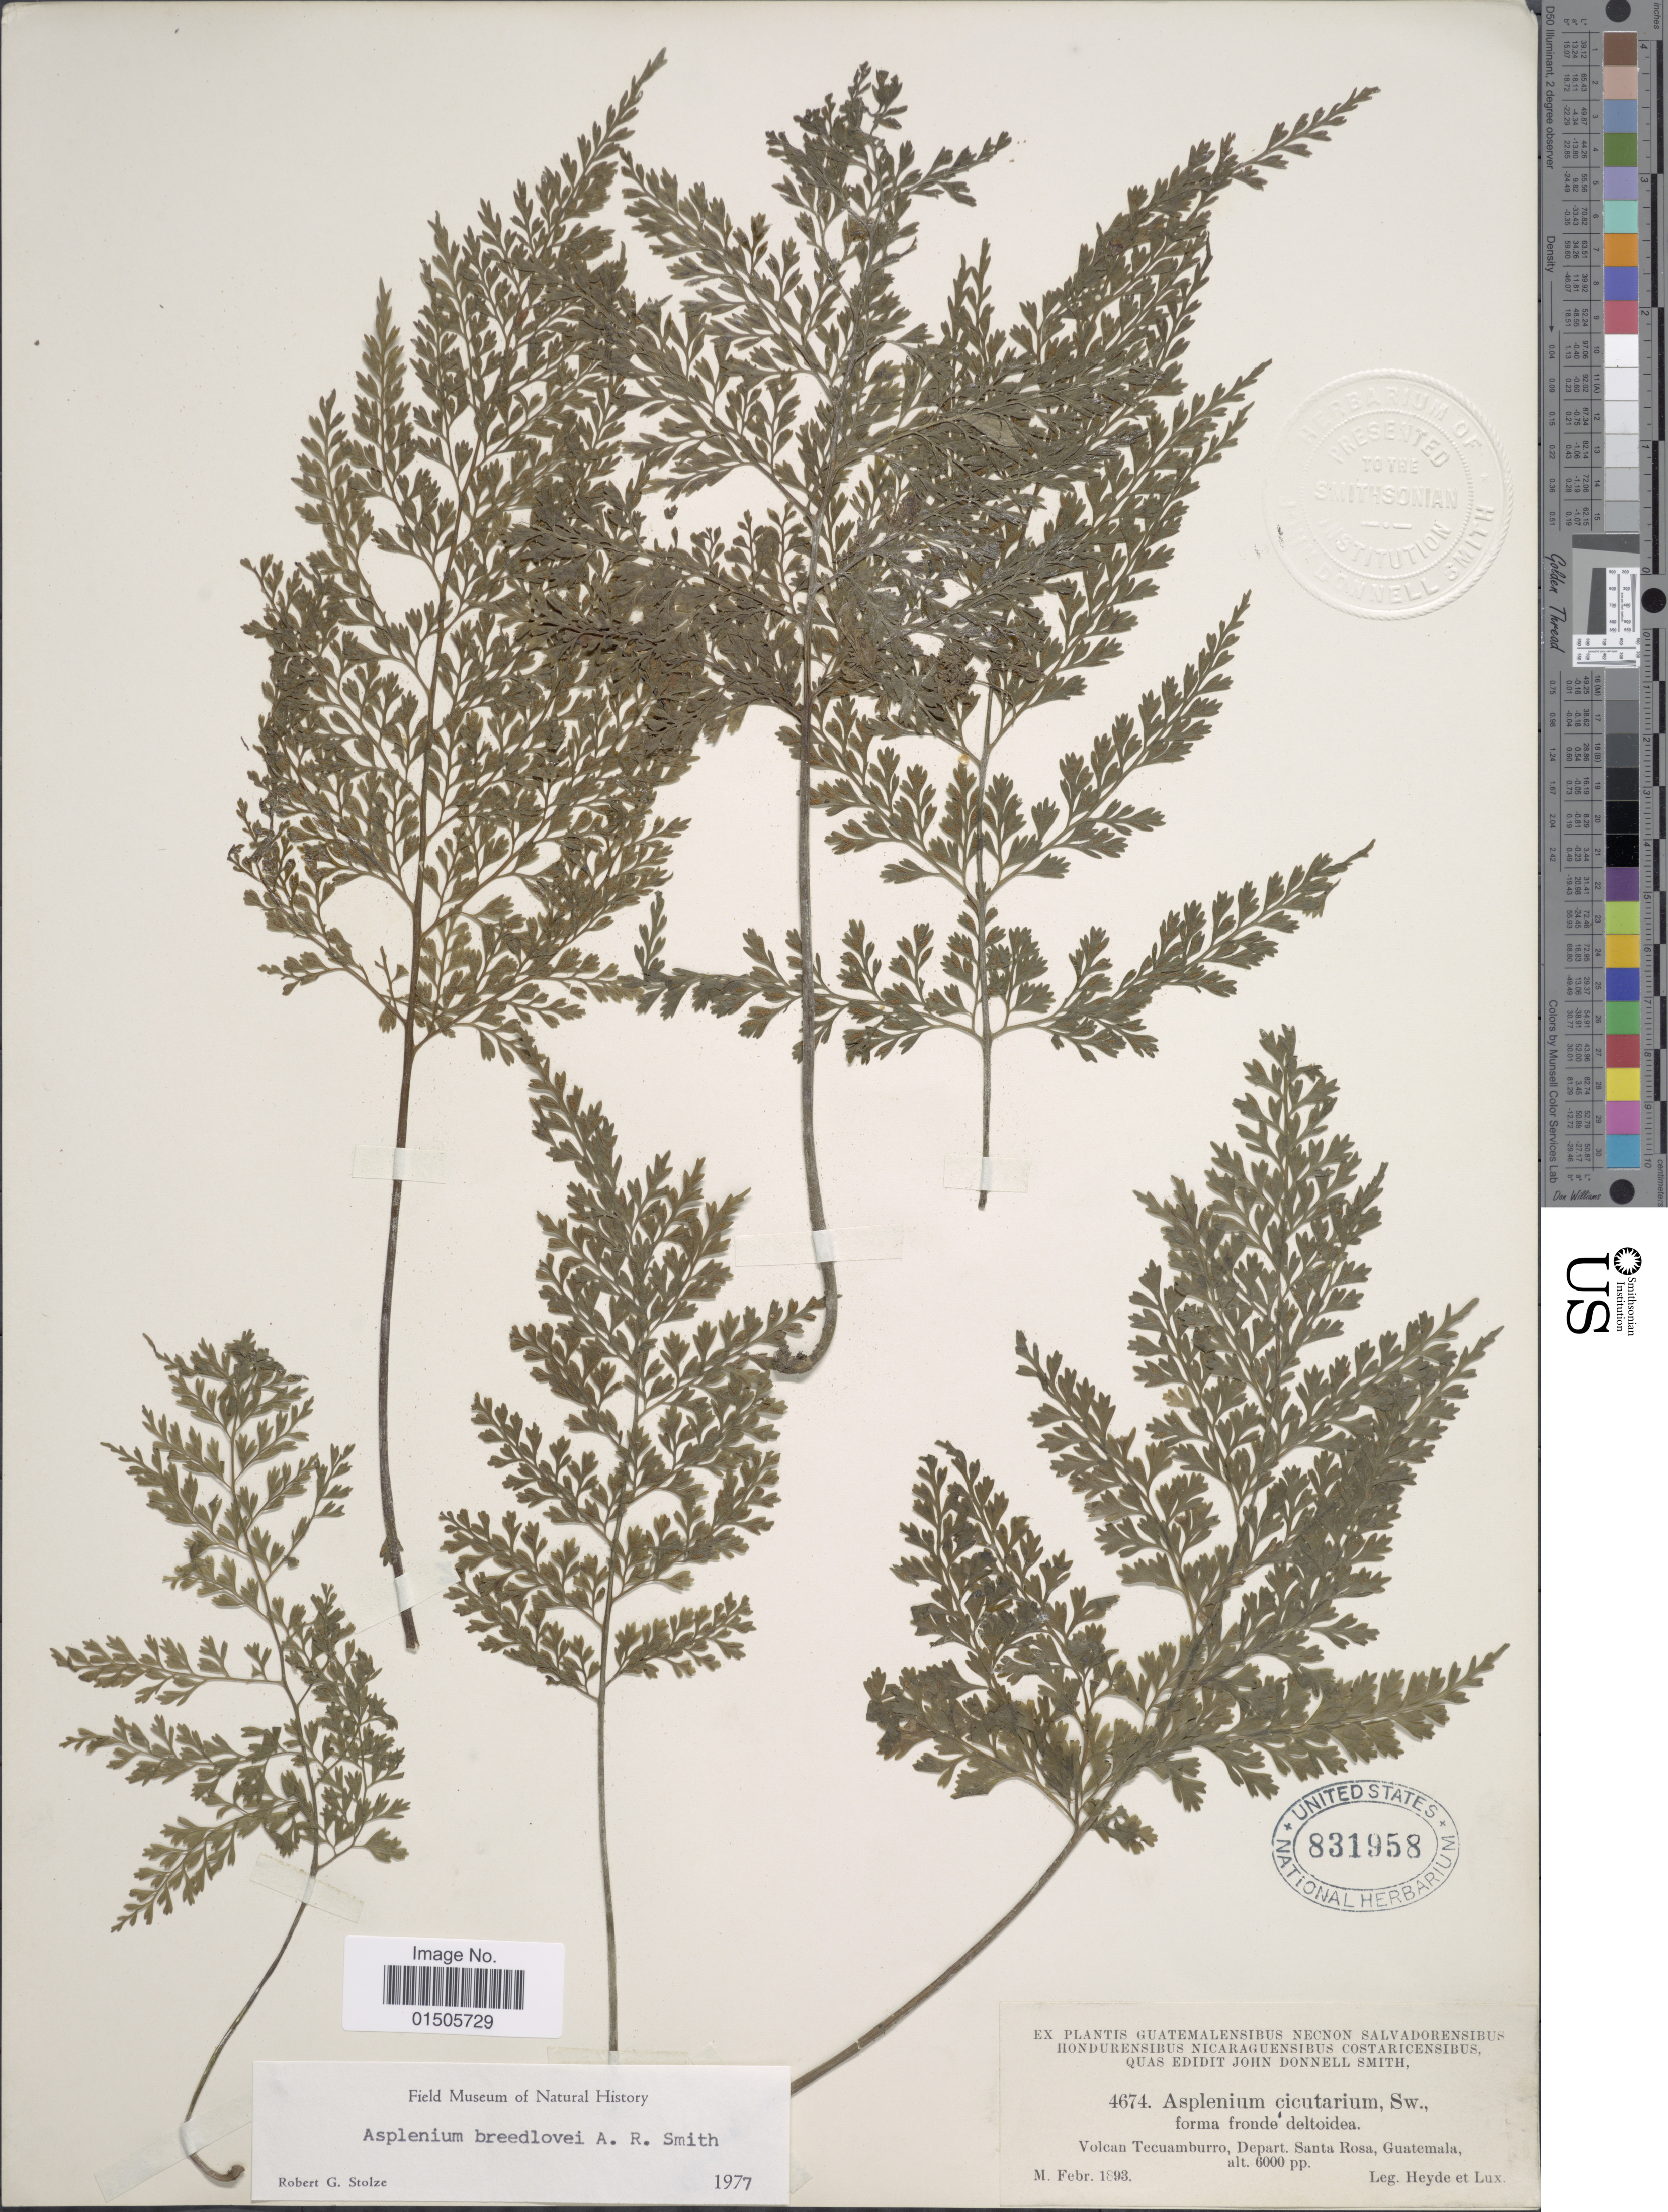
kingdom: Plantae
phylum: Tracheophyta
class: Polypodiopsida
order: Polypodiales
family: Aspleniaceae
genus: Asplenium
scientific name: Asplenium breedlovei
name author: A.R. Sm.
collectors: Heyde & Lux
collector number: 4674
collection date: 1893-02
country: Guatemala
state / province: Santa Rosa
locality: Volcan Tecuamburro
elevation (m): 1829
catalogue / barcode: US 831958